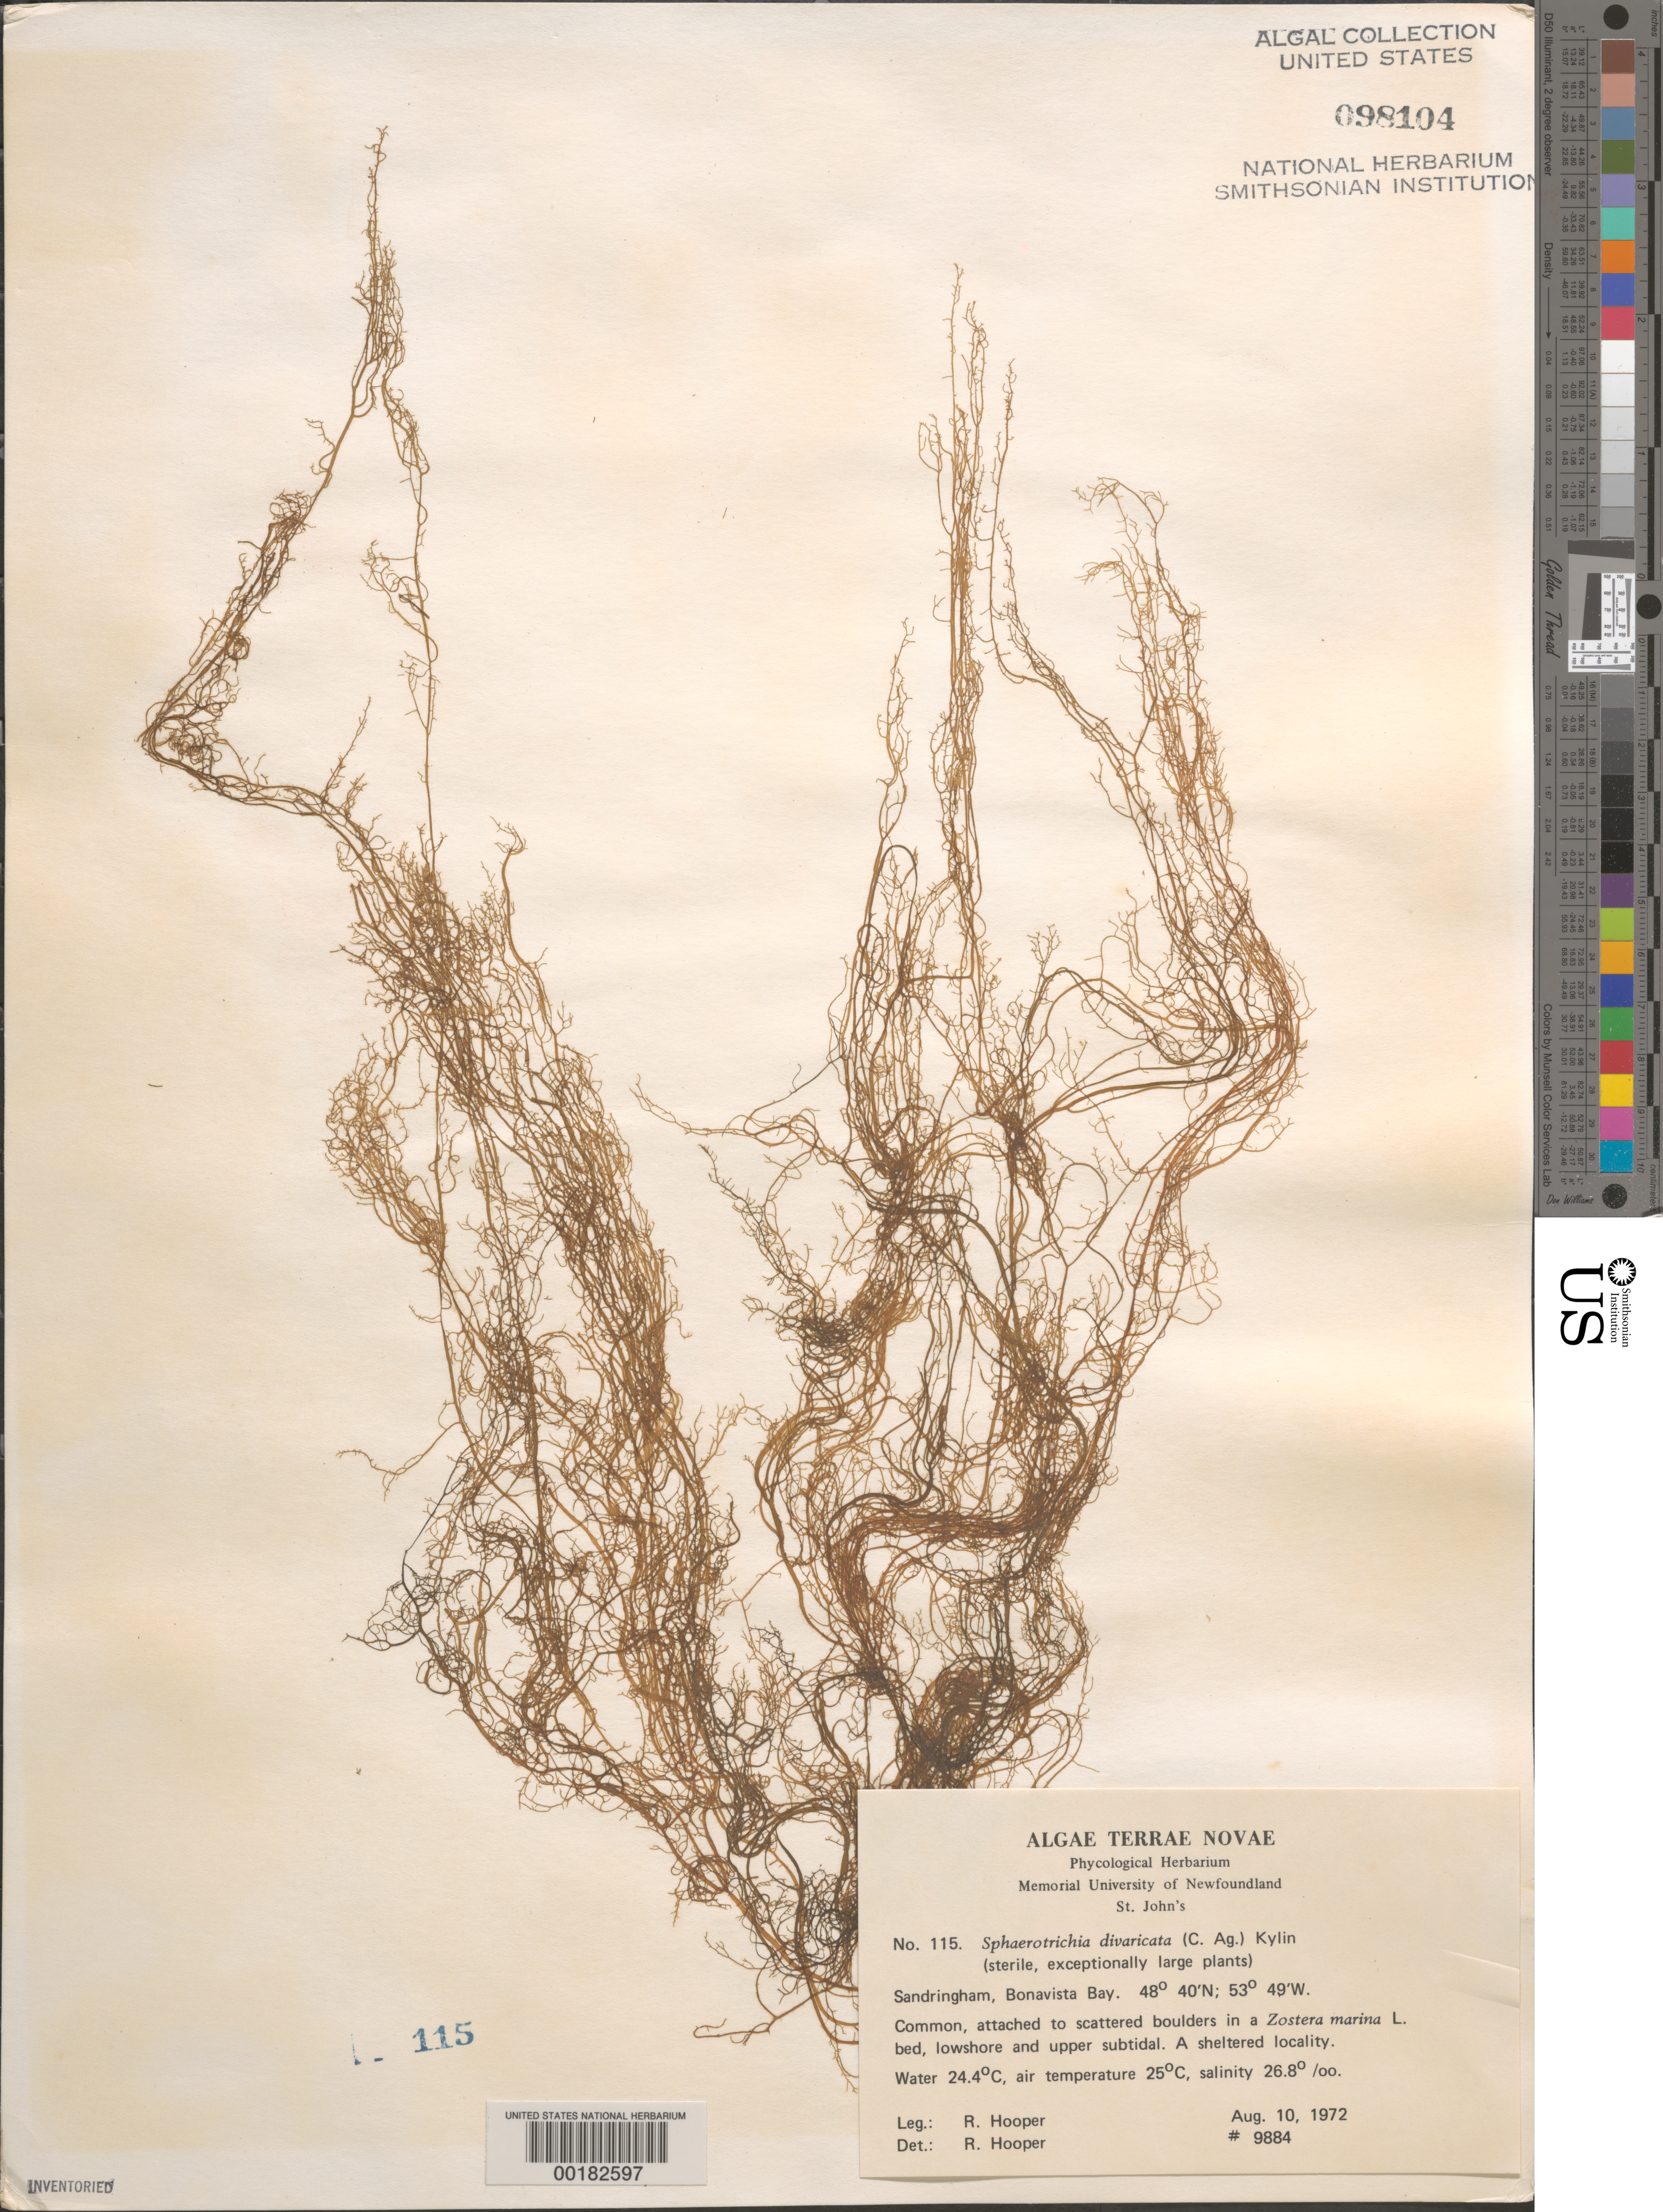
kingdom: Chromista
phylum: Ochrophyta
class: Phaeophyceae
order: Ectocarpales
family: Chordariaceae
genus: Sphaerotrichia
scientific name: Sphaerotrichia divaricata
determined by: Hooper, R. G.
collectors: R. G. Hooper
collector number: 9884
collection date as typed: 10 Aug 1972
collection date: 1972-08-10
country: Canada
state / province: Newfoundland and Labrador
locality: Sandringham, Bonavista Bay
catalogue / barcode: US 98104